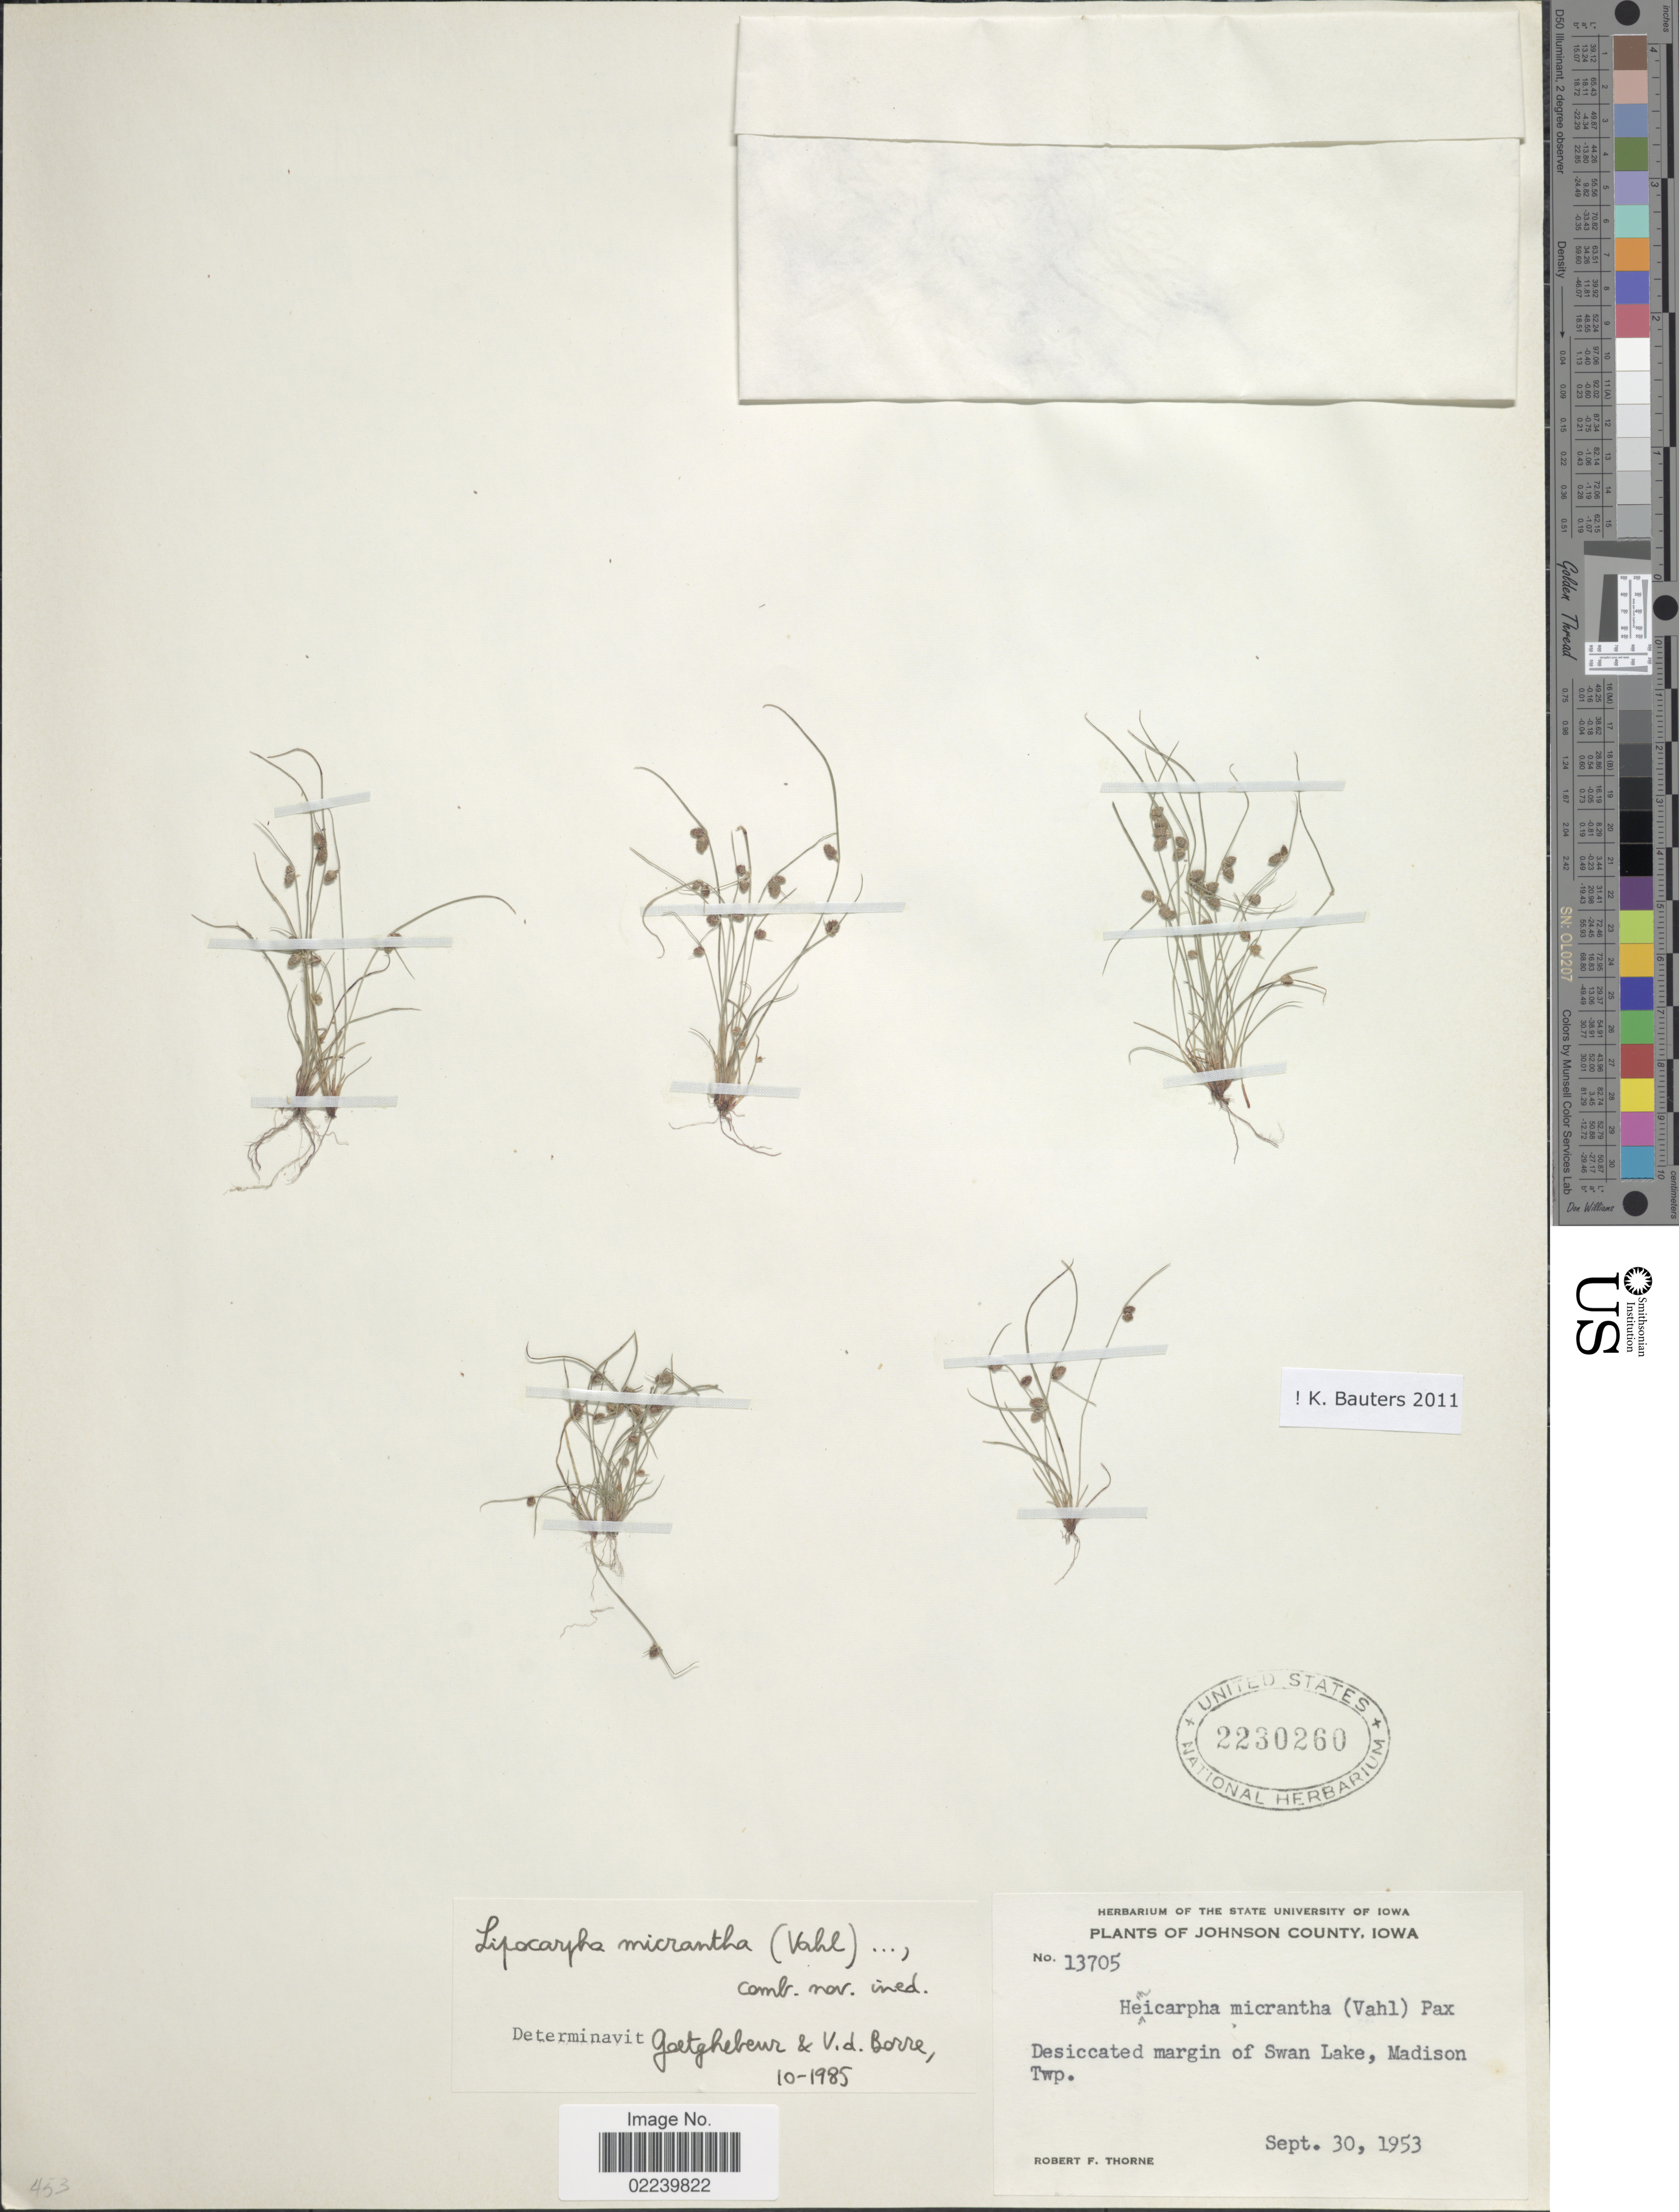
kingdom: Plantae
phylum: Tracheophyta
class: Liliopsida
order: Poales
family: Cyperaceae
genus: Cyperus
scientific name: Cyperus subsquarrosus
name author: (Muhl.) Bauters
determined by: Strong, M. T., (US), Smithsonian Institution - National Museum of Natural History (UNITED STATES)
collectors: R. F. Thorne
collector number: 13705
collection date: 1953-09-30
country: United States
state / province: Iowa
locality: Johnson County, Desiccated margin of Swan Lake, Madison Twp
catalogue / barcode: US 2230260